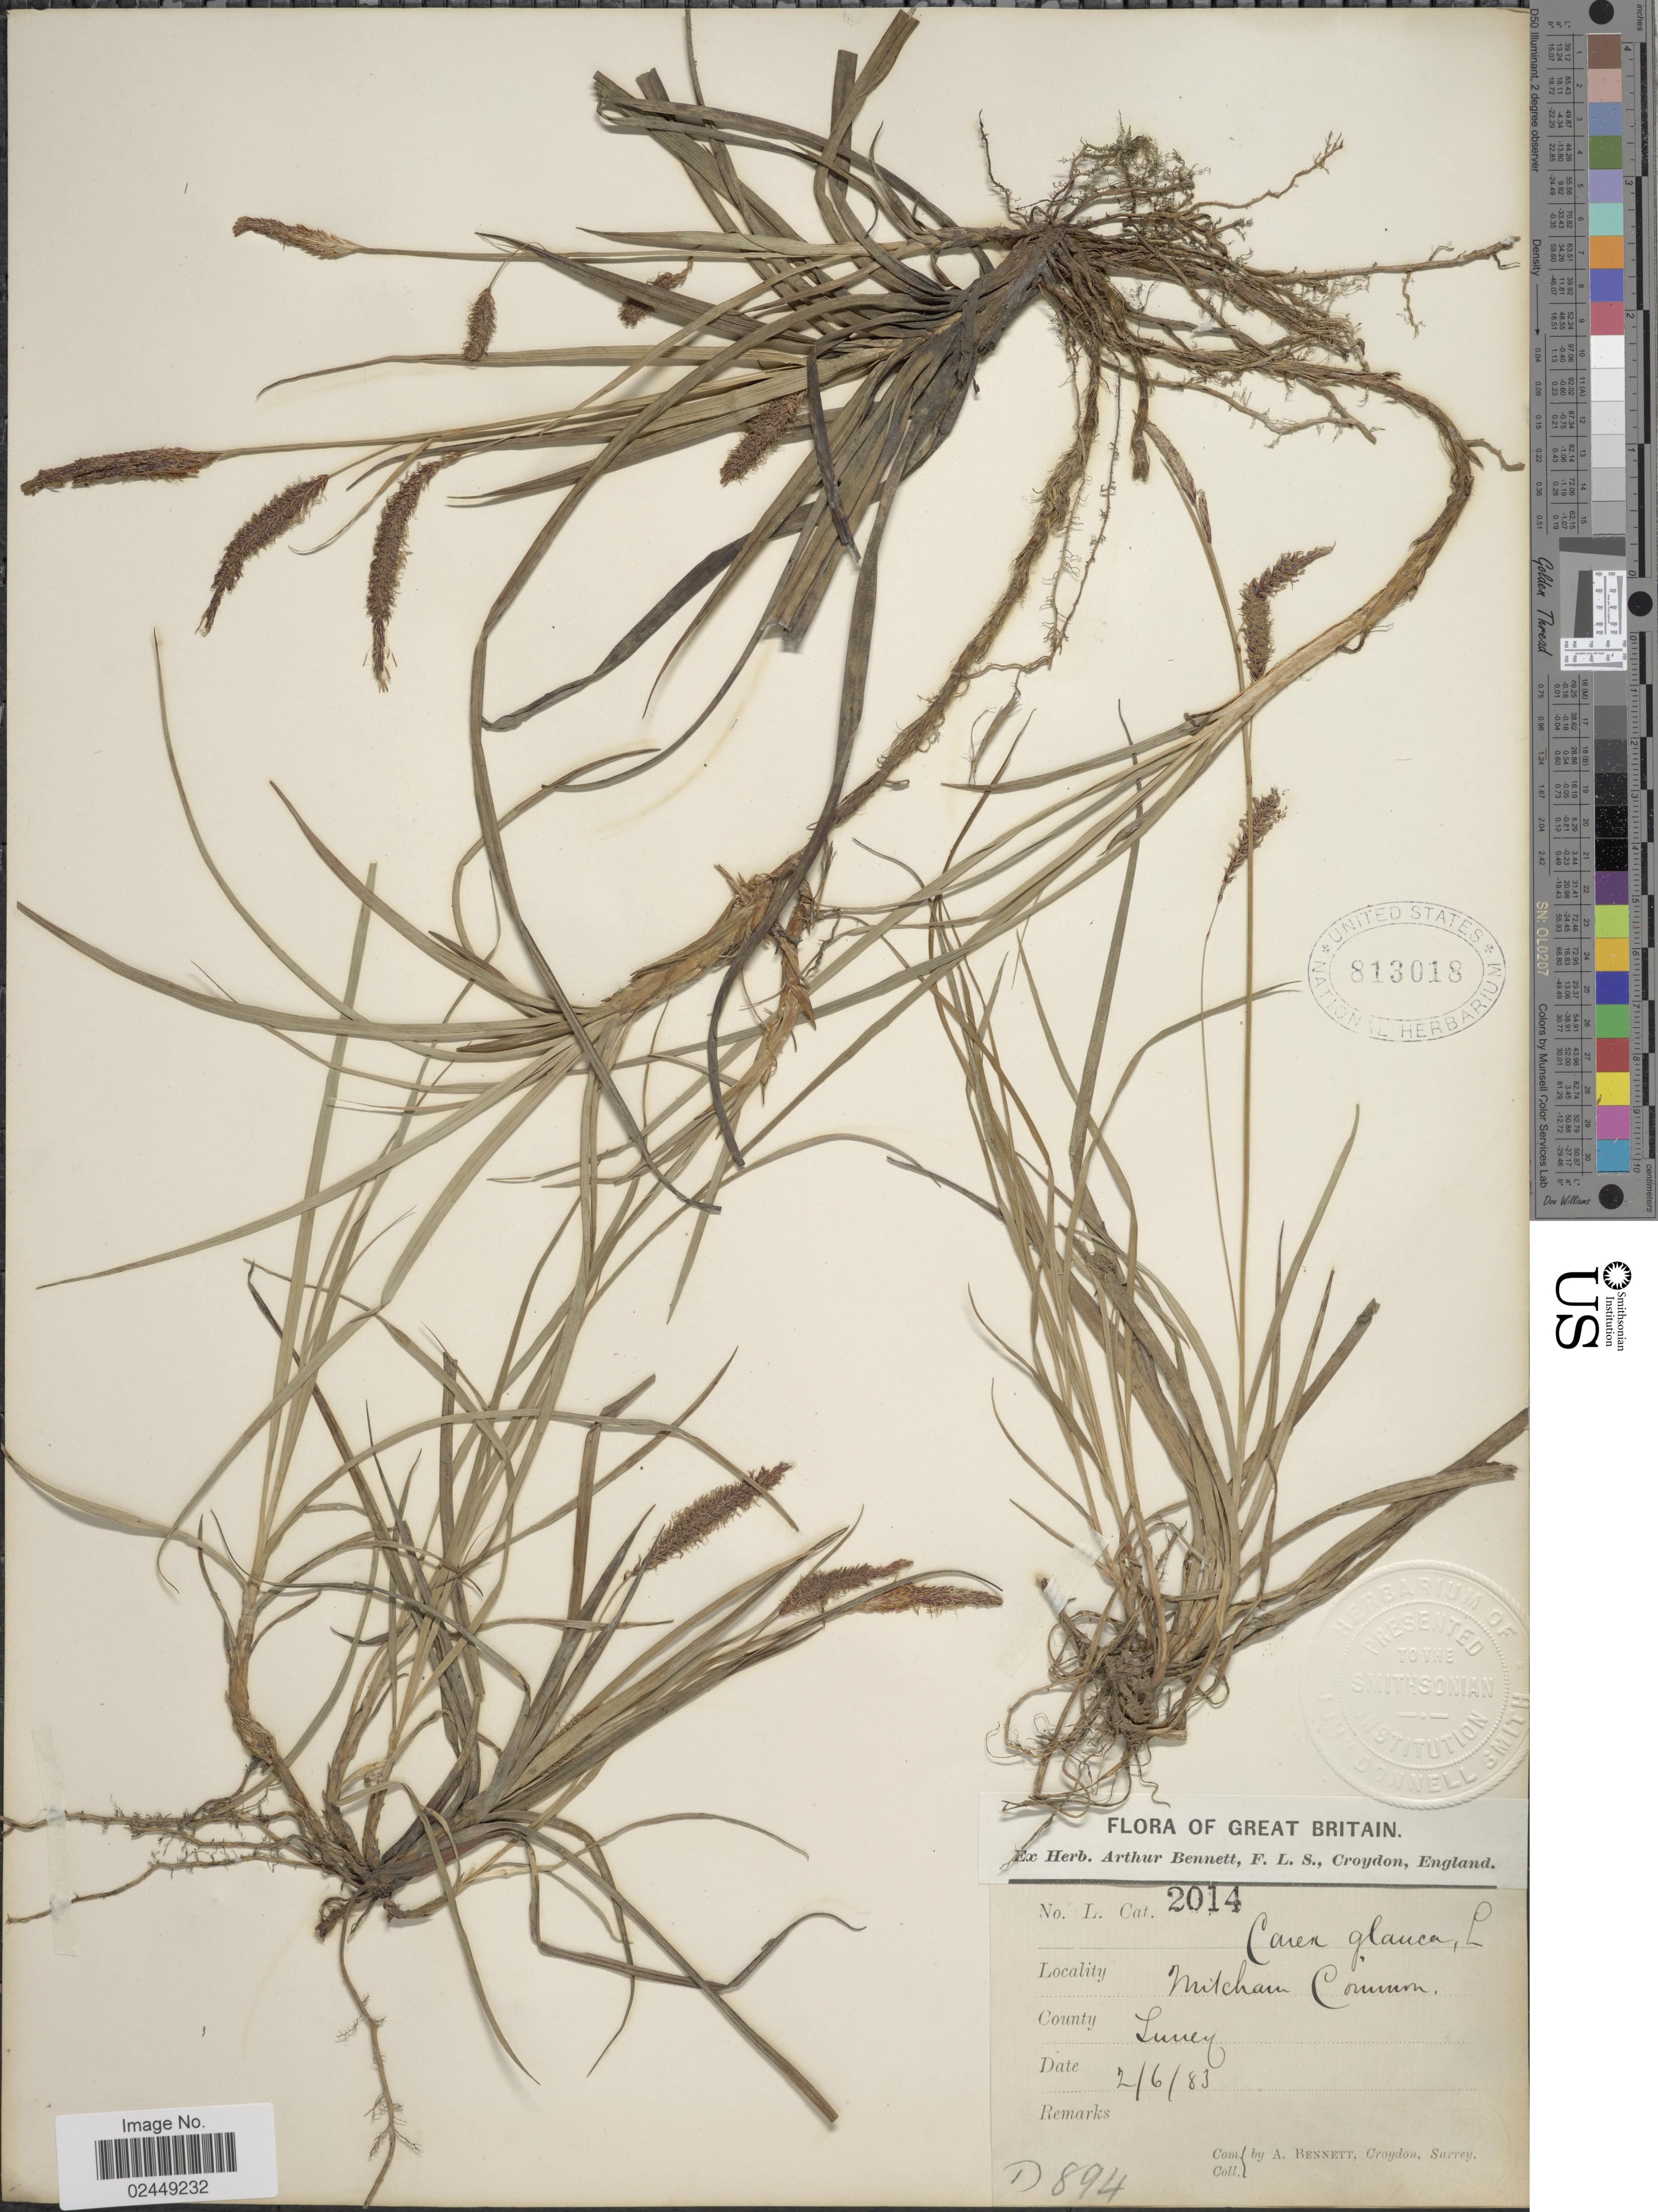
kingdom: Plantae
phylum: Tracheophyta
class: Liliopsida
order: Poales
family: Cyperaceae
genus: Carex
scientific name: Carex flacca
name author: Schreb.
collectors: A. Bennet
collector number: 2014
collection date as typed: Transcribed d/m/y: 2/6/83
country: United Kingdom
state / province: England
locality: Great Britain, Mitchan Commun, County Surrey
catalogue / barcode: US 813018